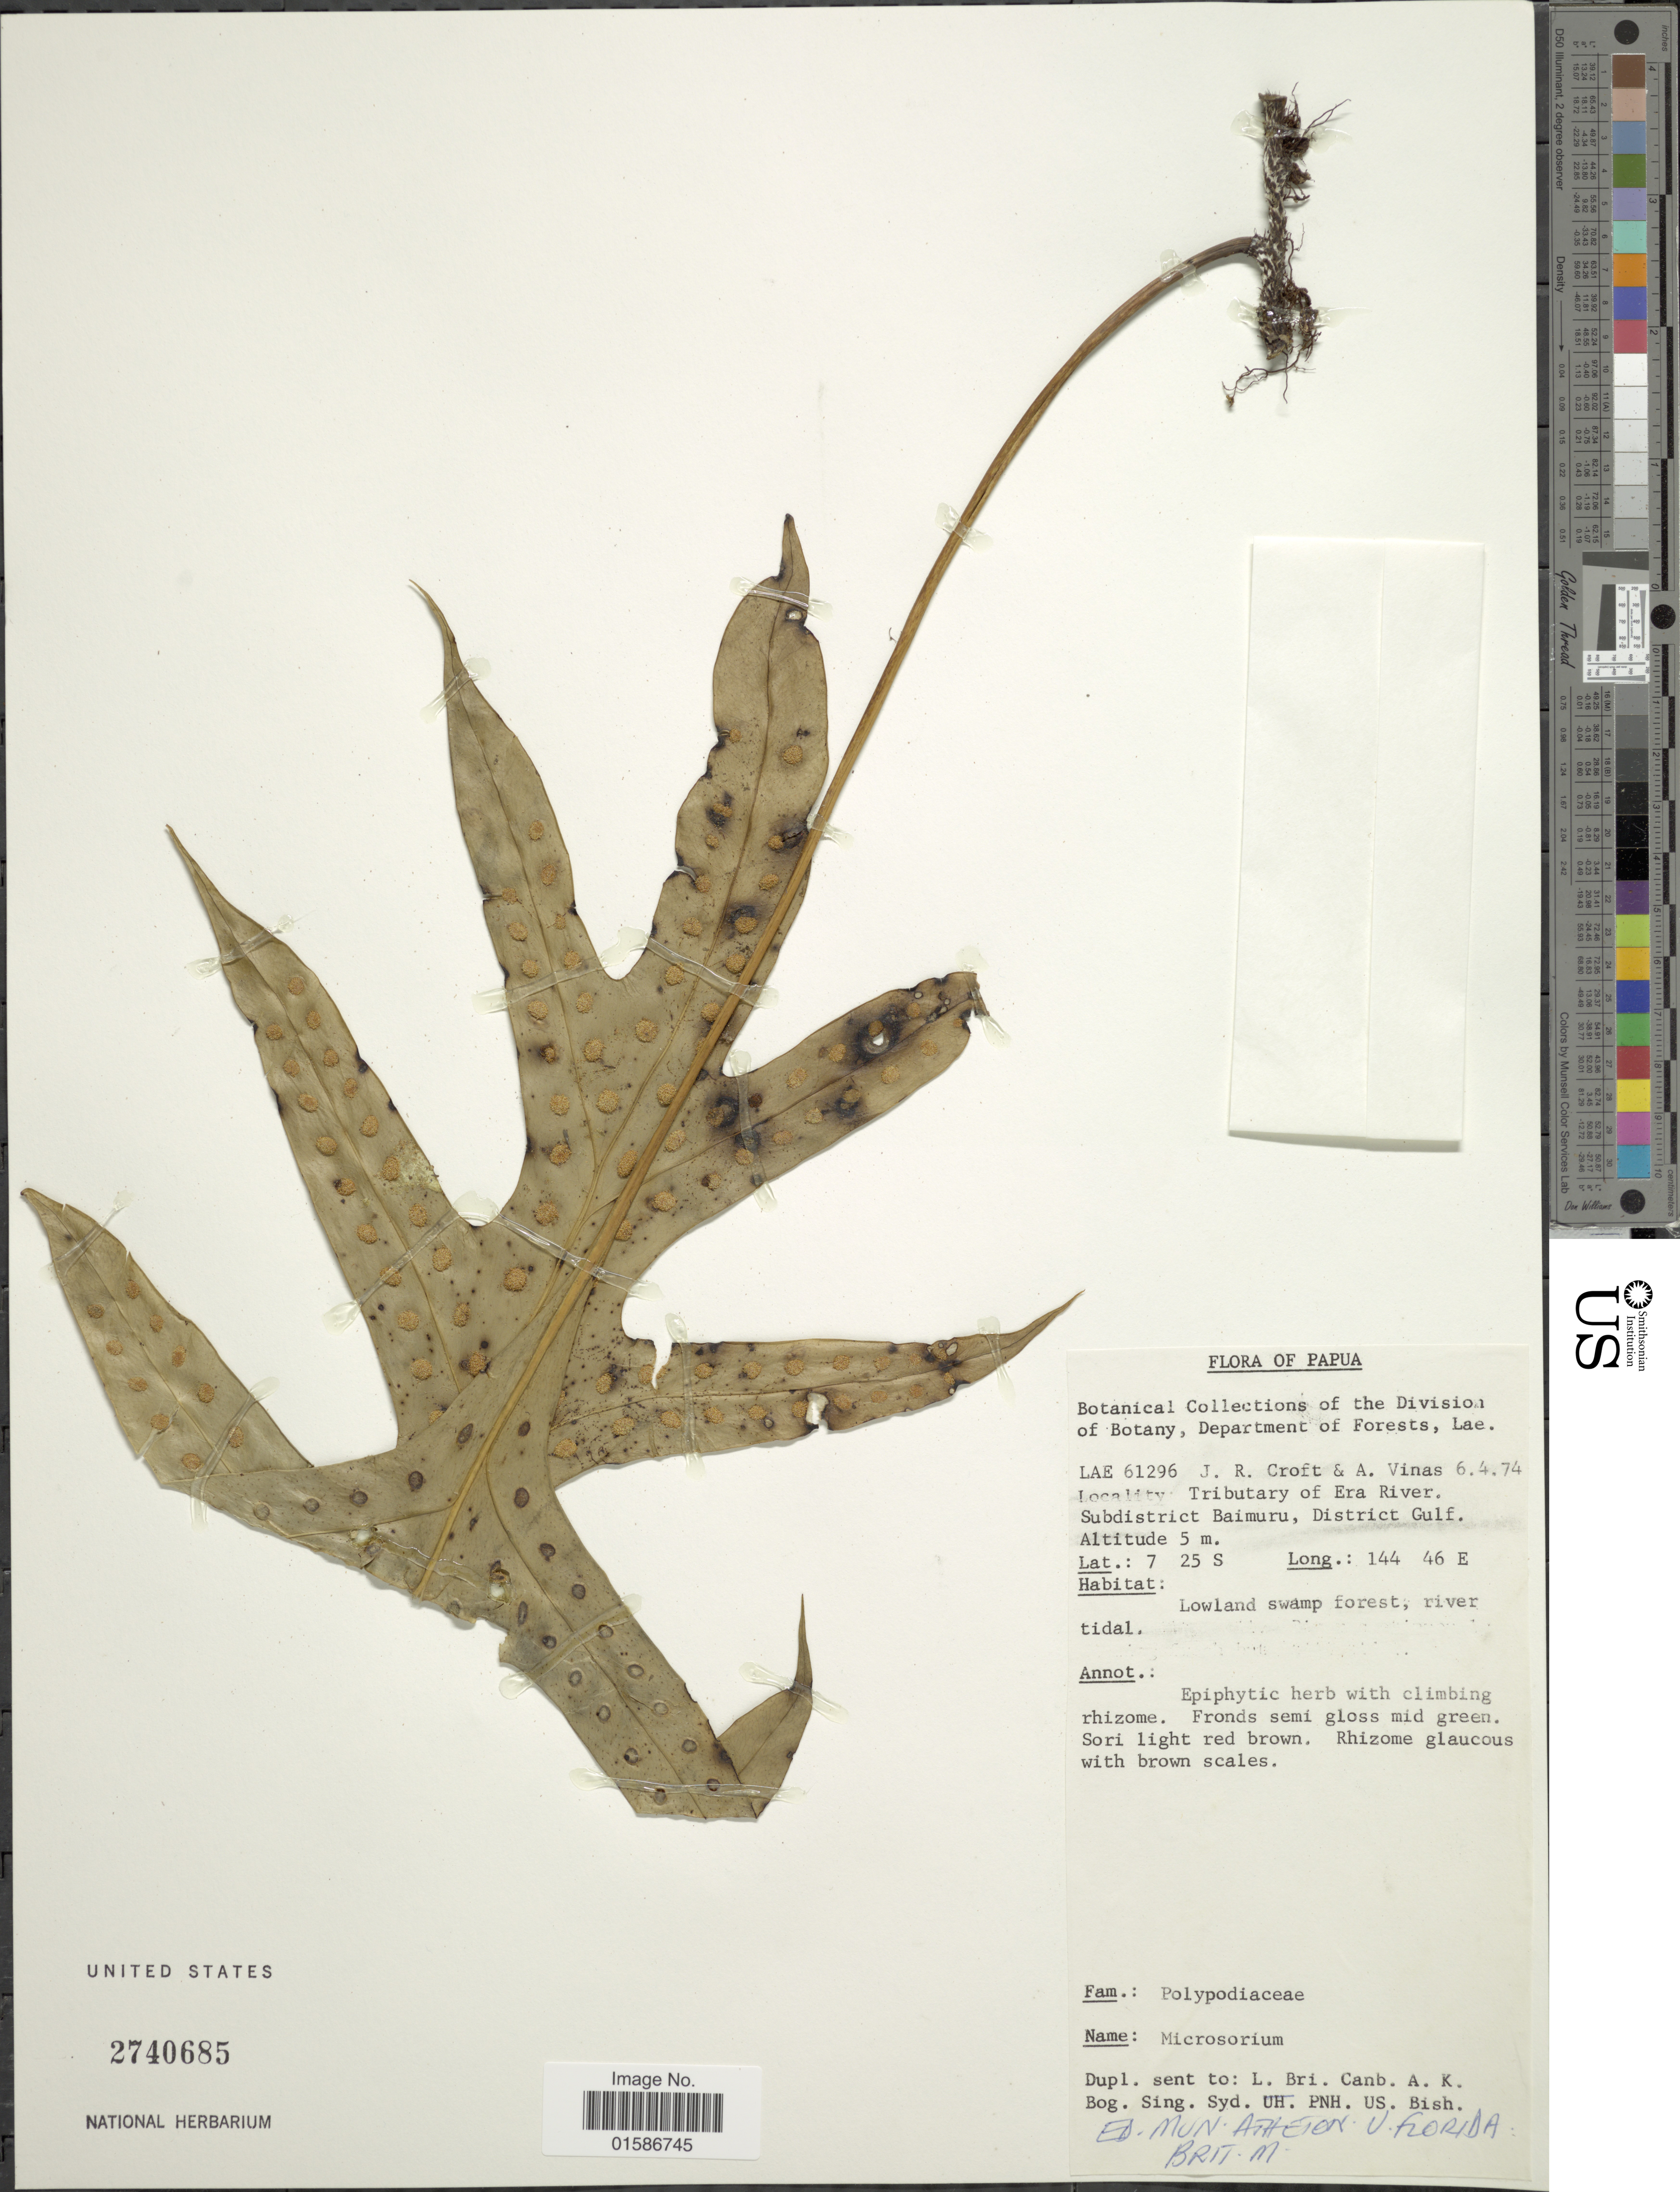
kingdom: Plantae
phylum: Tracheophyta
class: Polypodiopsida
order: Polypodiales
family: Polypodiaceae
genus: Microsorum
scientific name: Microsorum scolopendria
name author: (Burm. f.) Copel.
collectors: J. R. Croft & A. Vinas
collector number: LAE 61296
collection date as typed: Transcribed d/m/y: 6/4/74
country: Papua New Guinea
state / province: Gulf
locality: Tributary of Era River, Subdistrict Baimuru, District Gulf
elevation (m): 5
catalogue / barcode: US 2740685